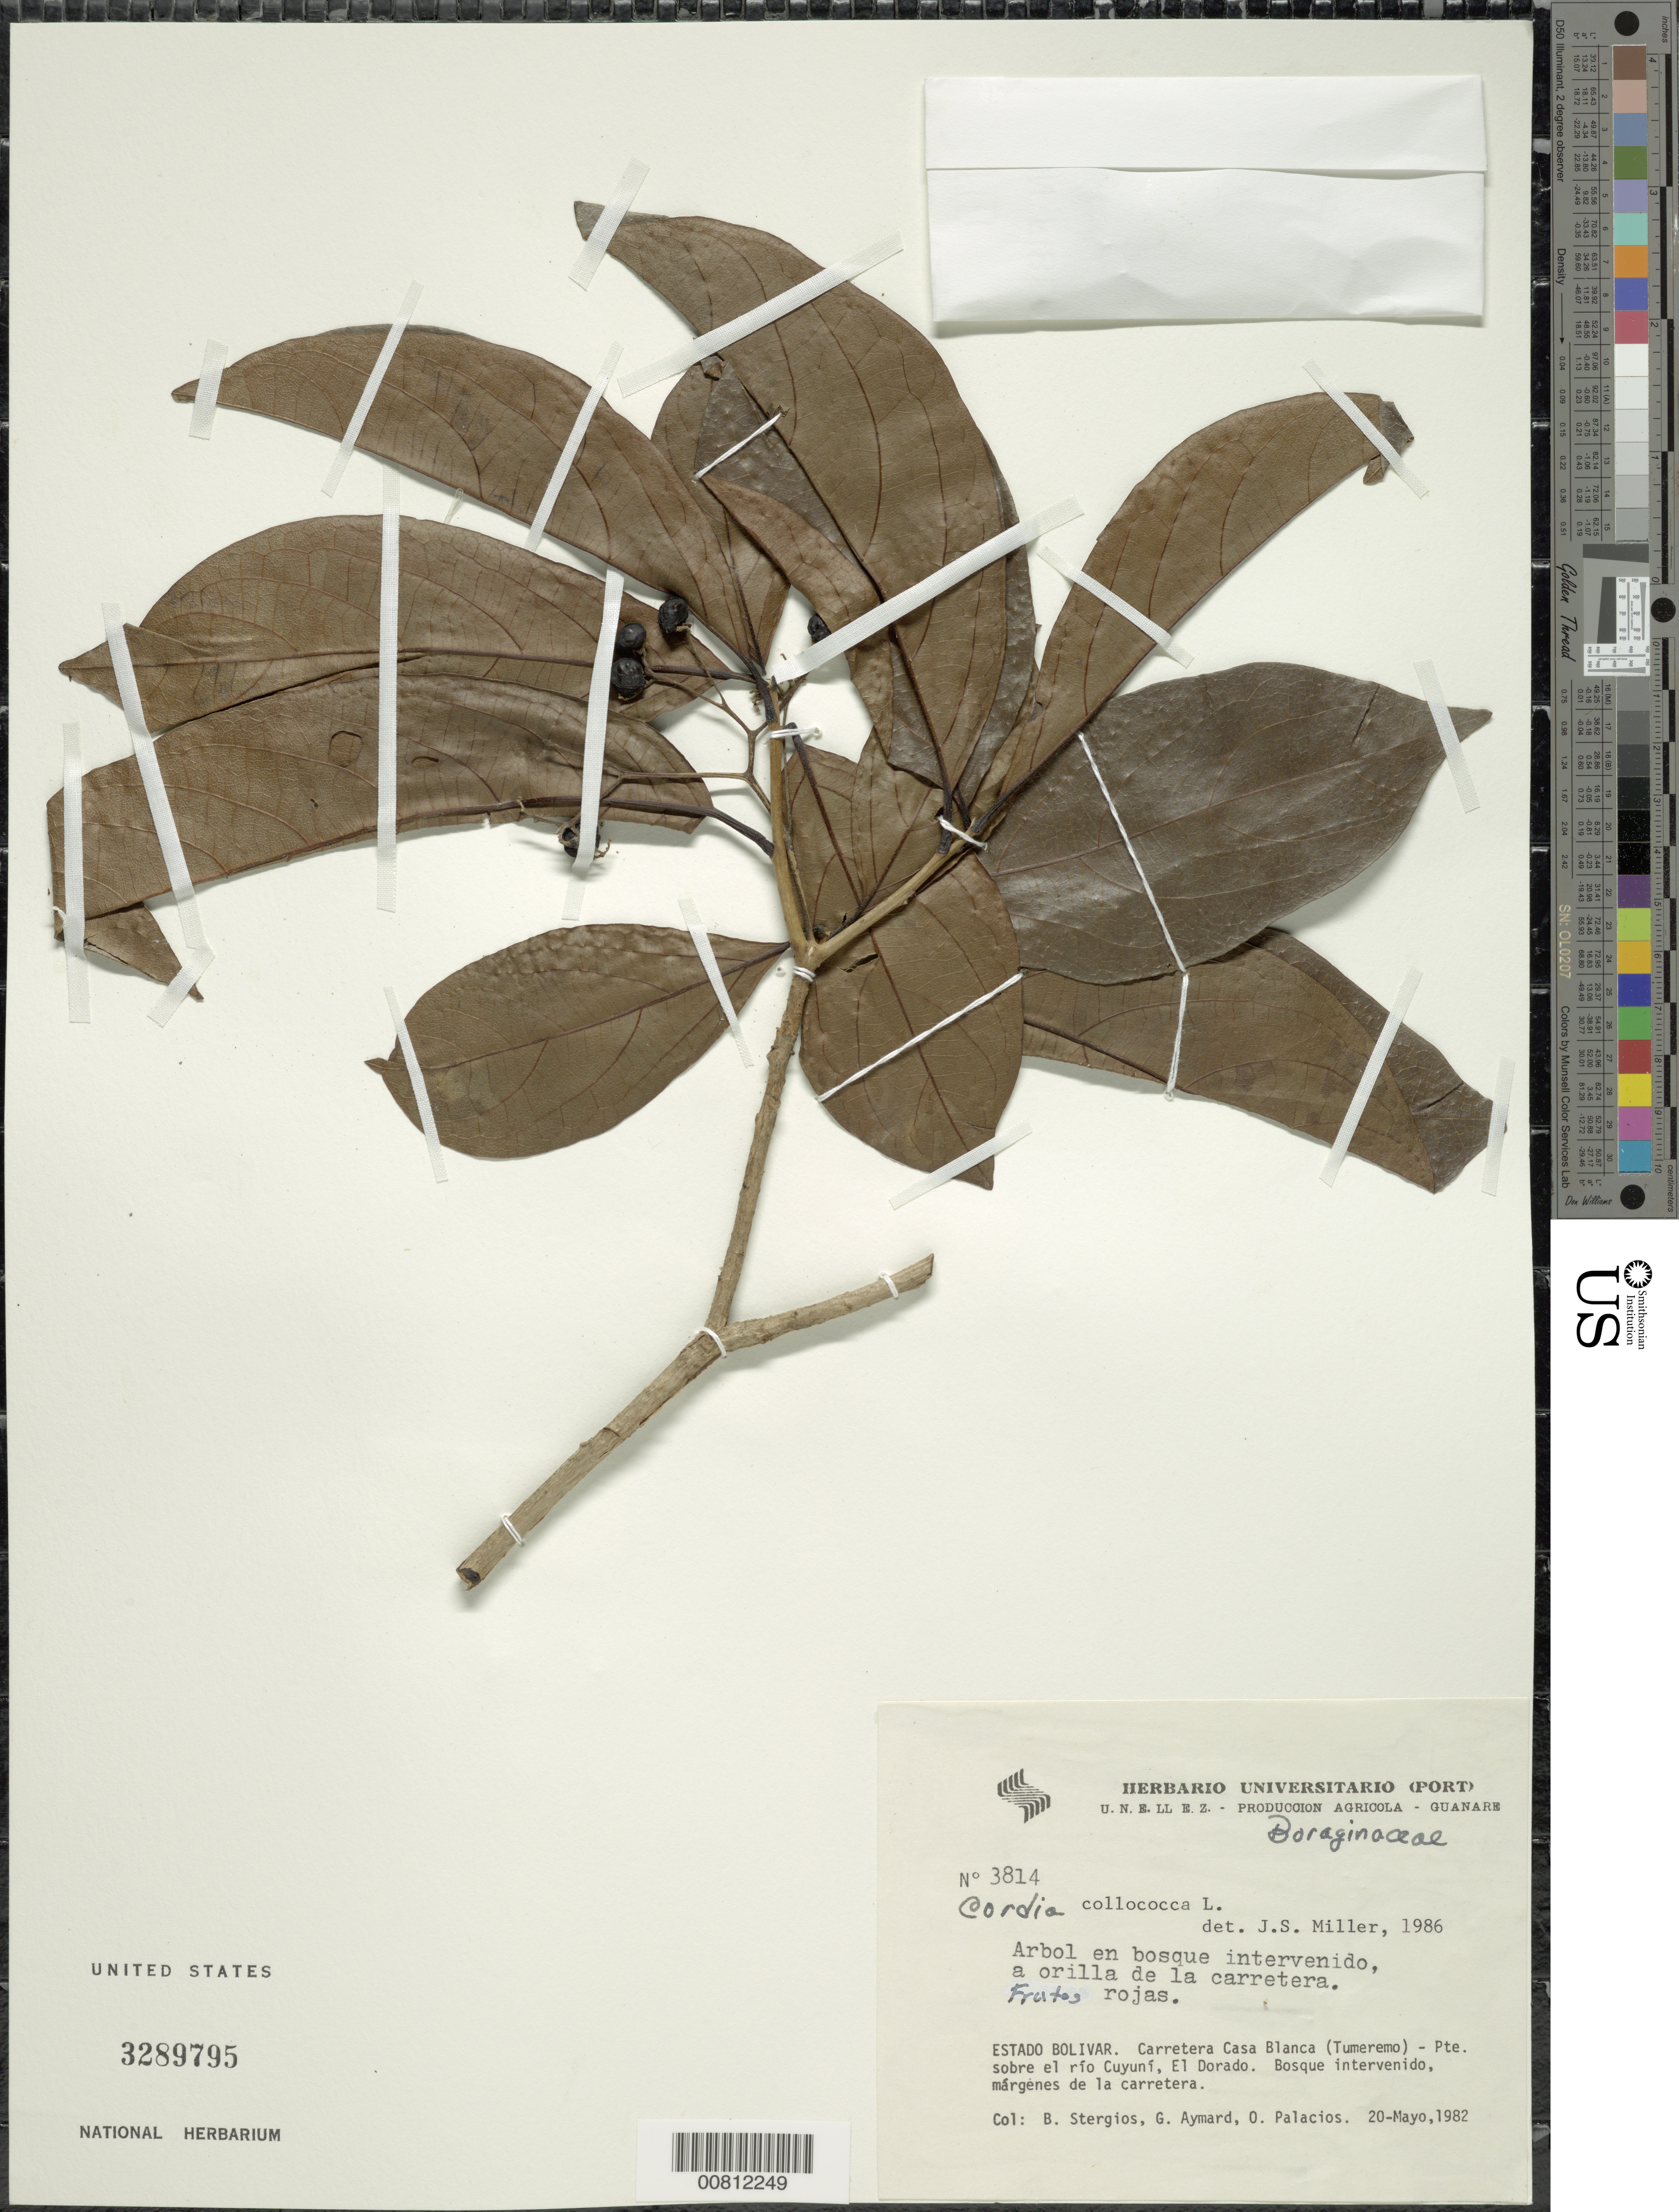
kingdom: Plantae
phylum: Tracheophyta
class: Magnoliopsida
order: Boraginales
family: Cordiaceae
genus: Cordia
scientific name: Cordia collococca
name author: L.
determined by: Miller, James S., (MO), Missouri Botanical Garden (UNITED STATES)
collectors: B. G. Stergios, G. A. Aymard & O. Palacios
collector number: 3814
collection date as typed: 20-May-82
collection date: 1982-05-20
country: Venezuela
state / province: Bolívar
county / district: Sifontes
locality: El Dorado, Carretera Casa Blanca (Tumeremo) - Pte. Sobre el Río Cuyuni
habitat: Bosque intervenido, márgenes de la carretera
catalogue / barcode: US 3289795